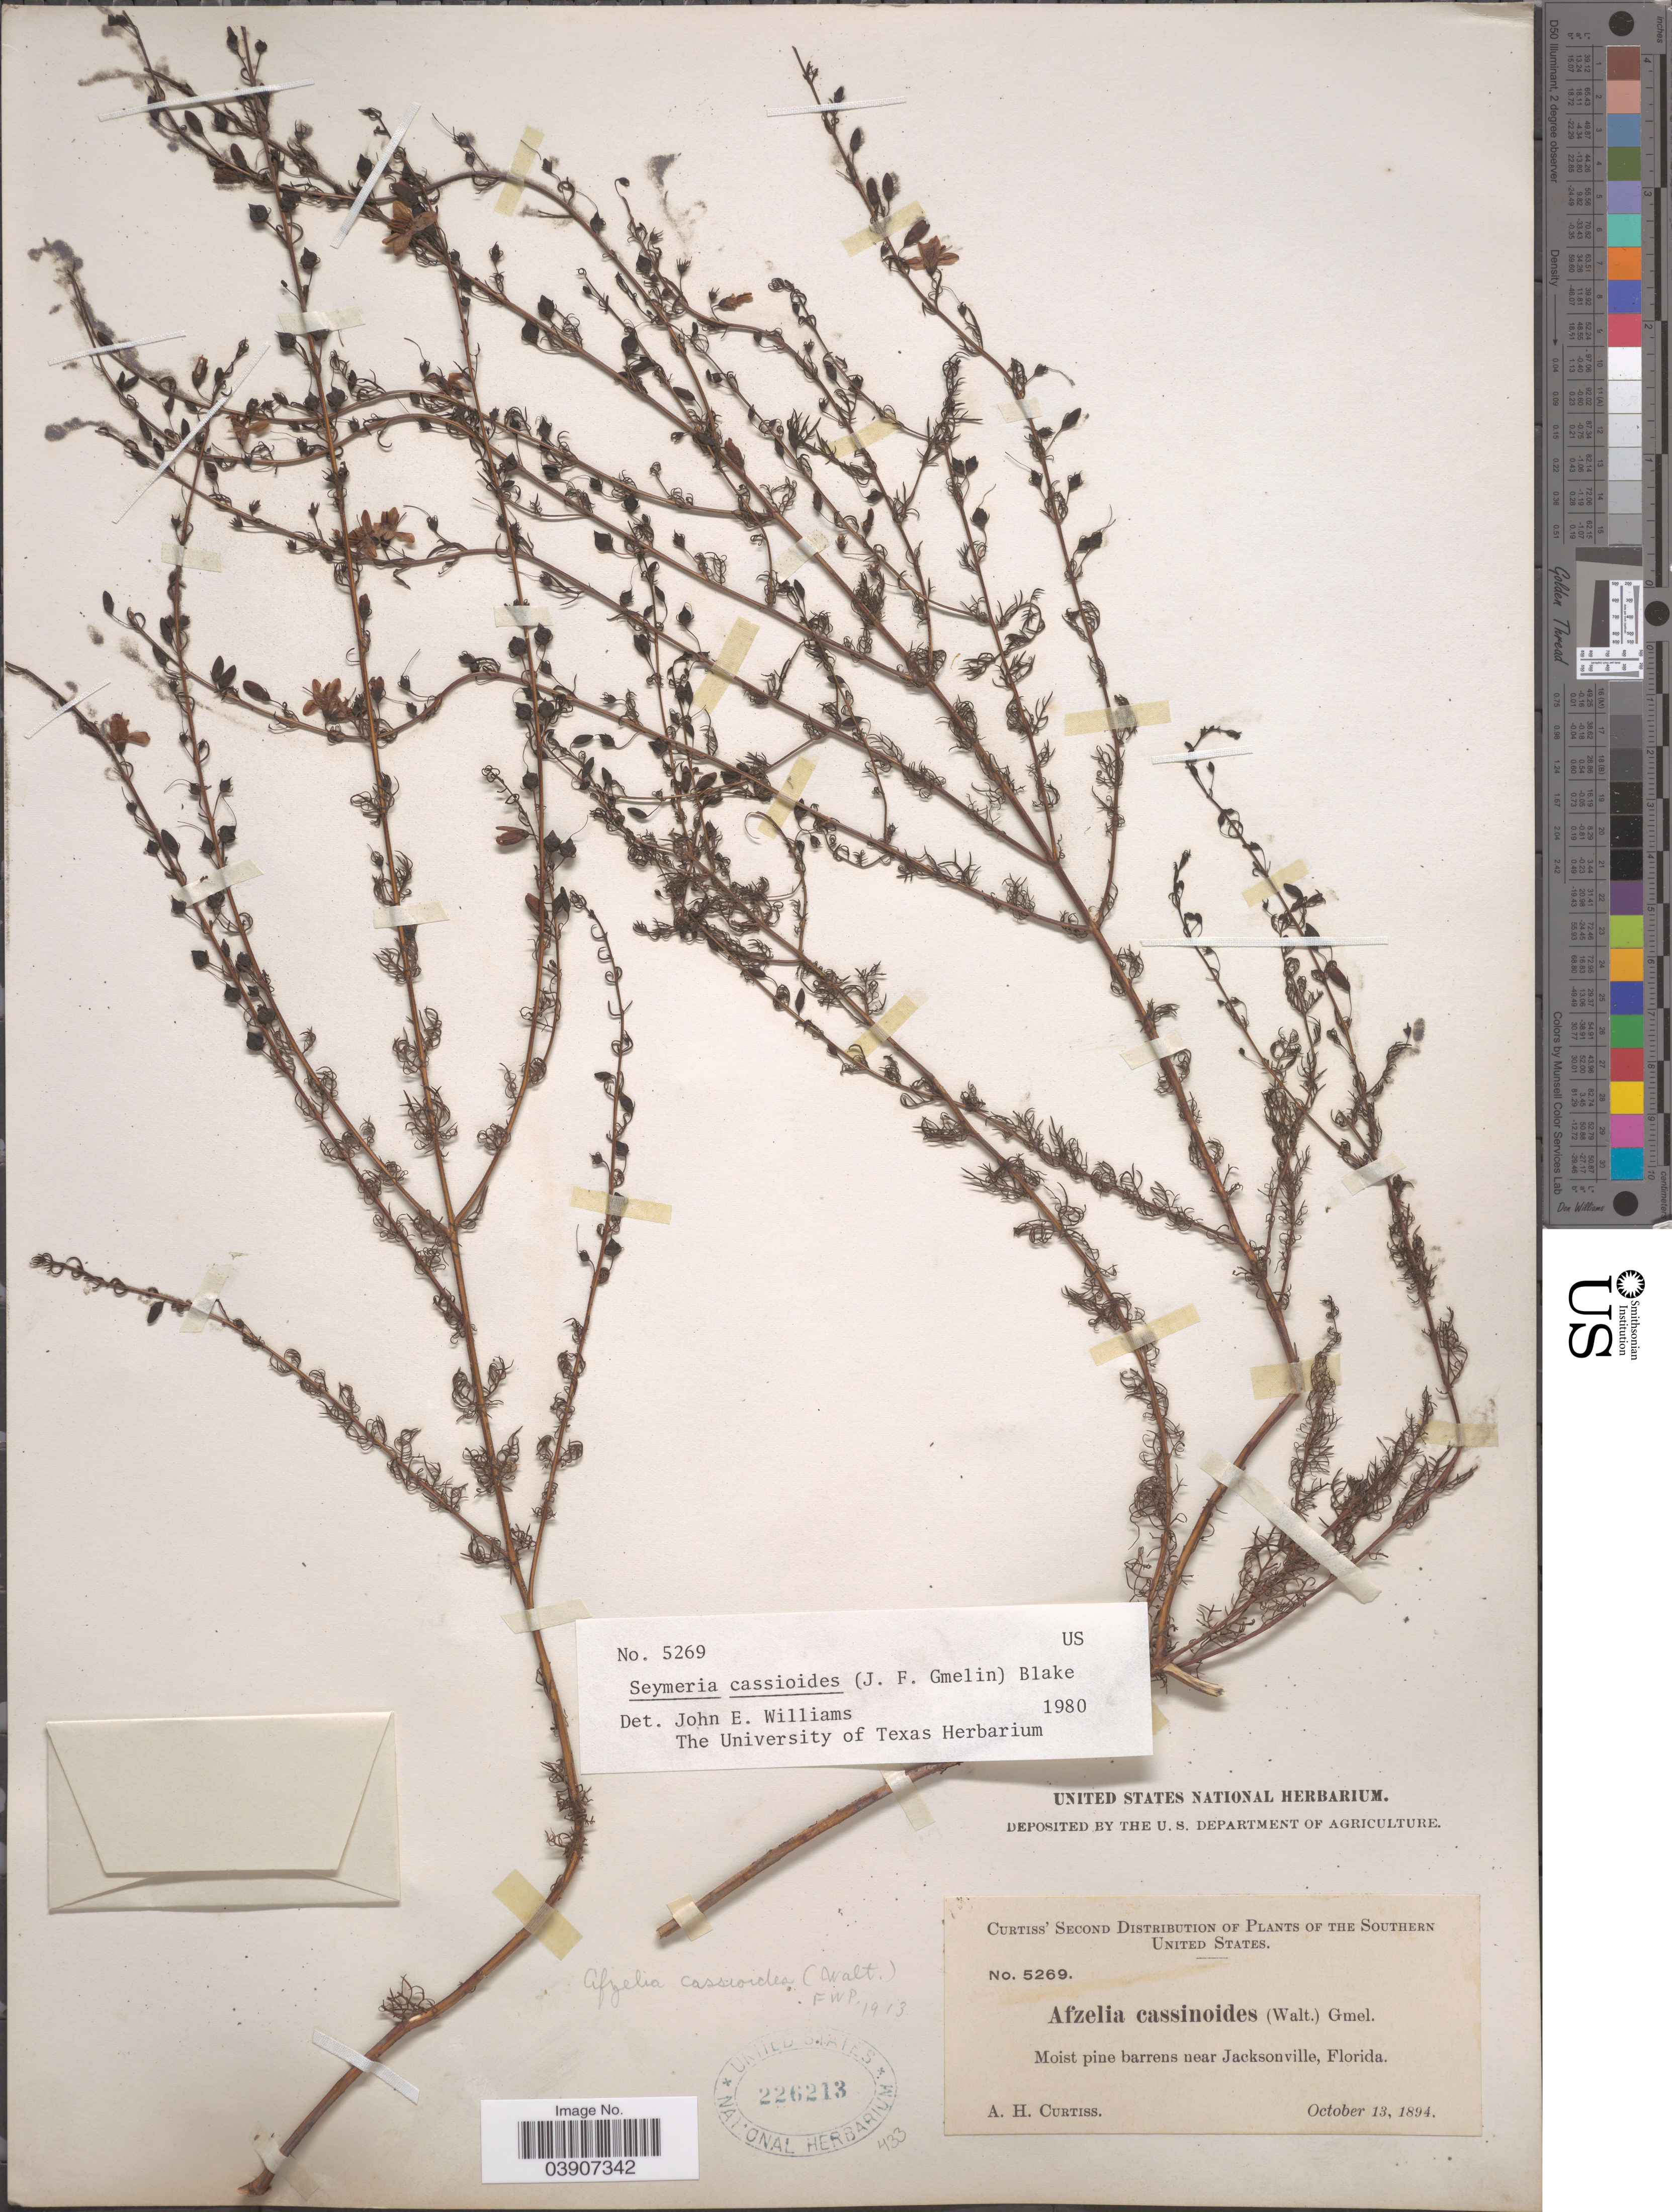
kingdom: Plantae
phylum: Tracheophyta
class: Magnoliopsida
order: Lamiales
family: Orobanchaceae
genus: Seymeria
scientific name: Seymeria cassioides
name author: (J.F. Gmel.) S.F. Blake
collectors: A. H. Curtiss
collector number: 5269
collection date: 1894-10-13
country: United States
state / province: Florida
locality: Southern United States. Moist pine barrens near Jacksonville.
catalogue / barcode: US 226213